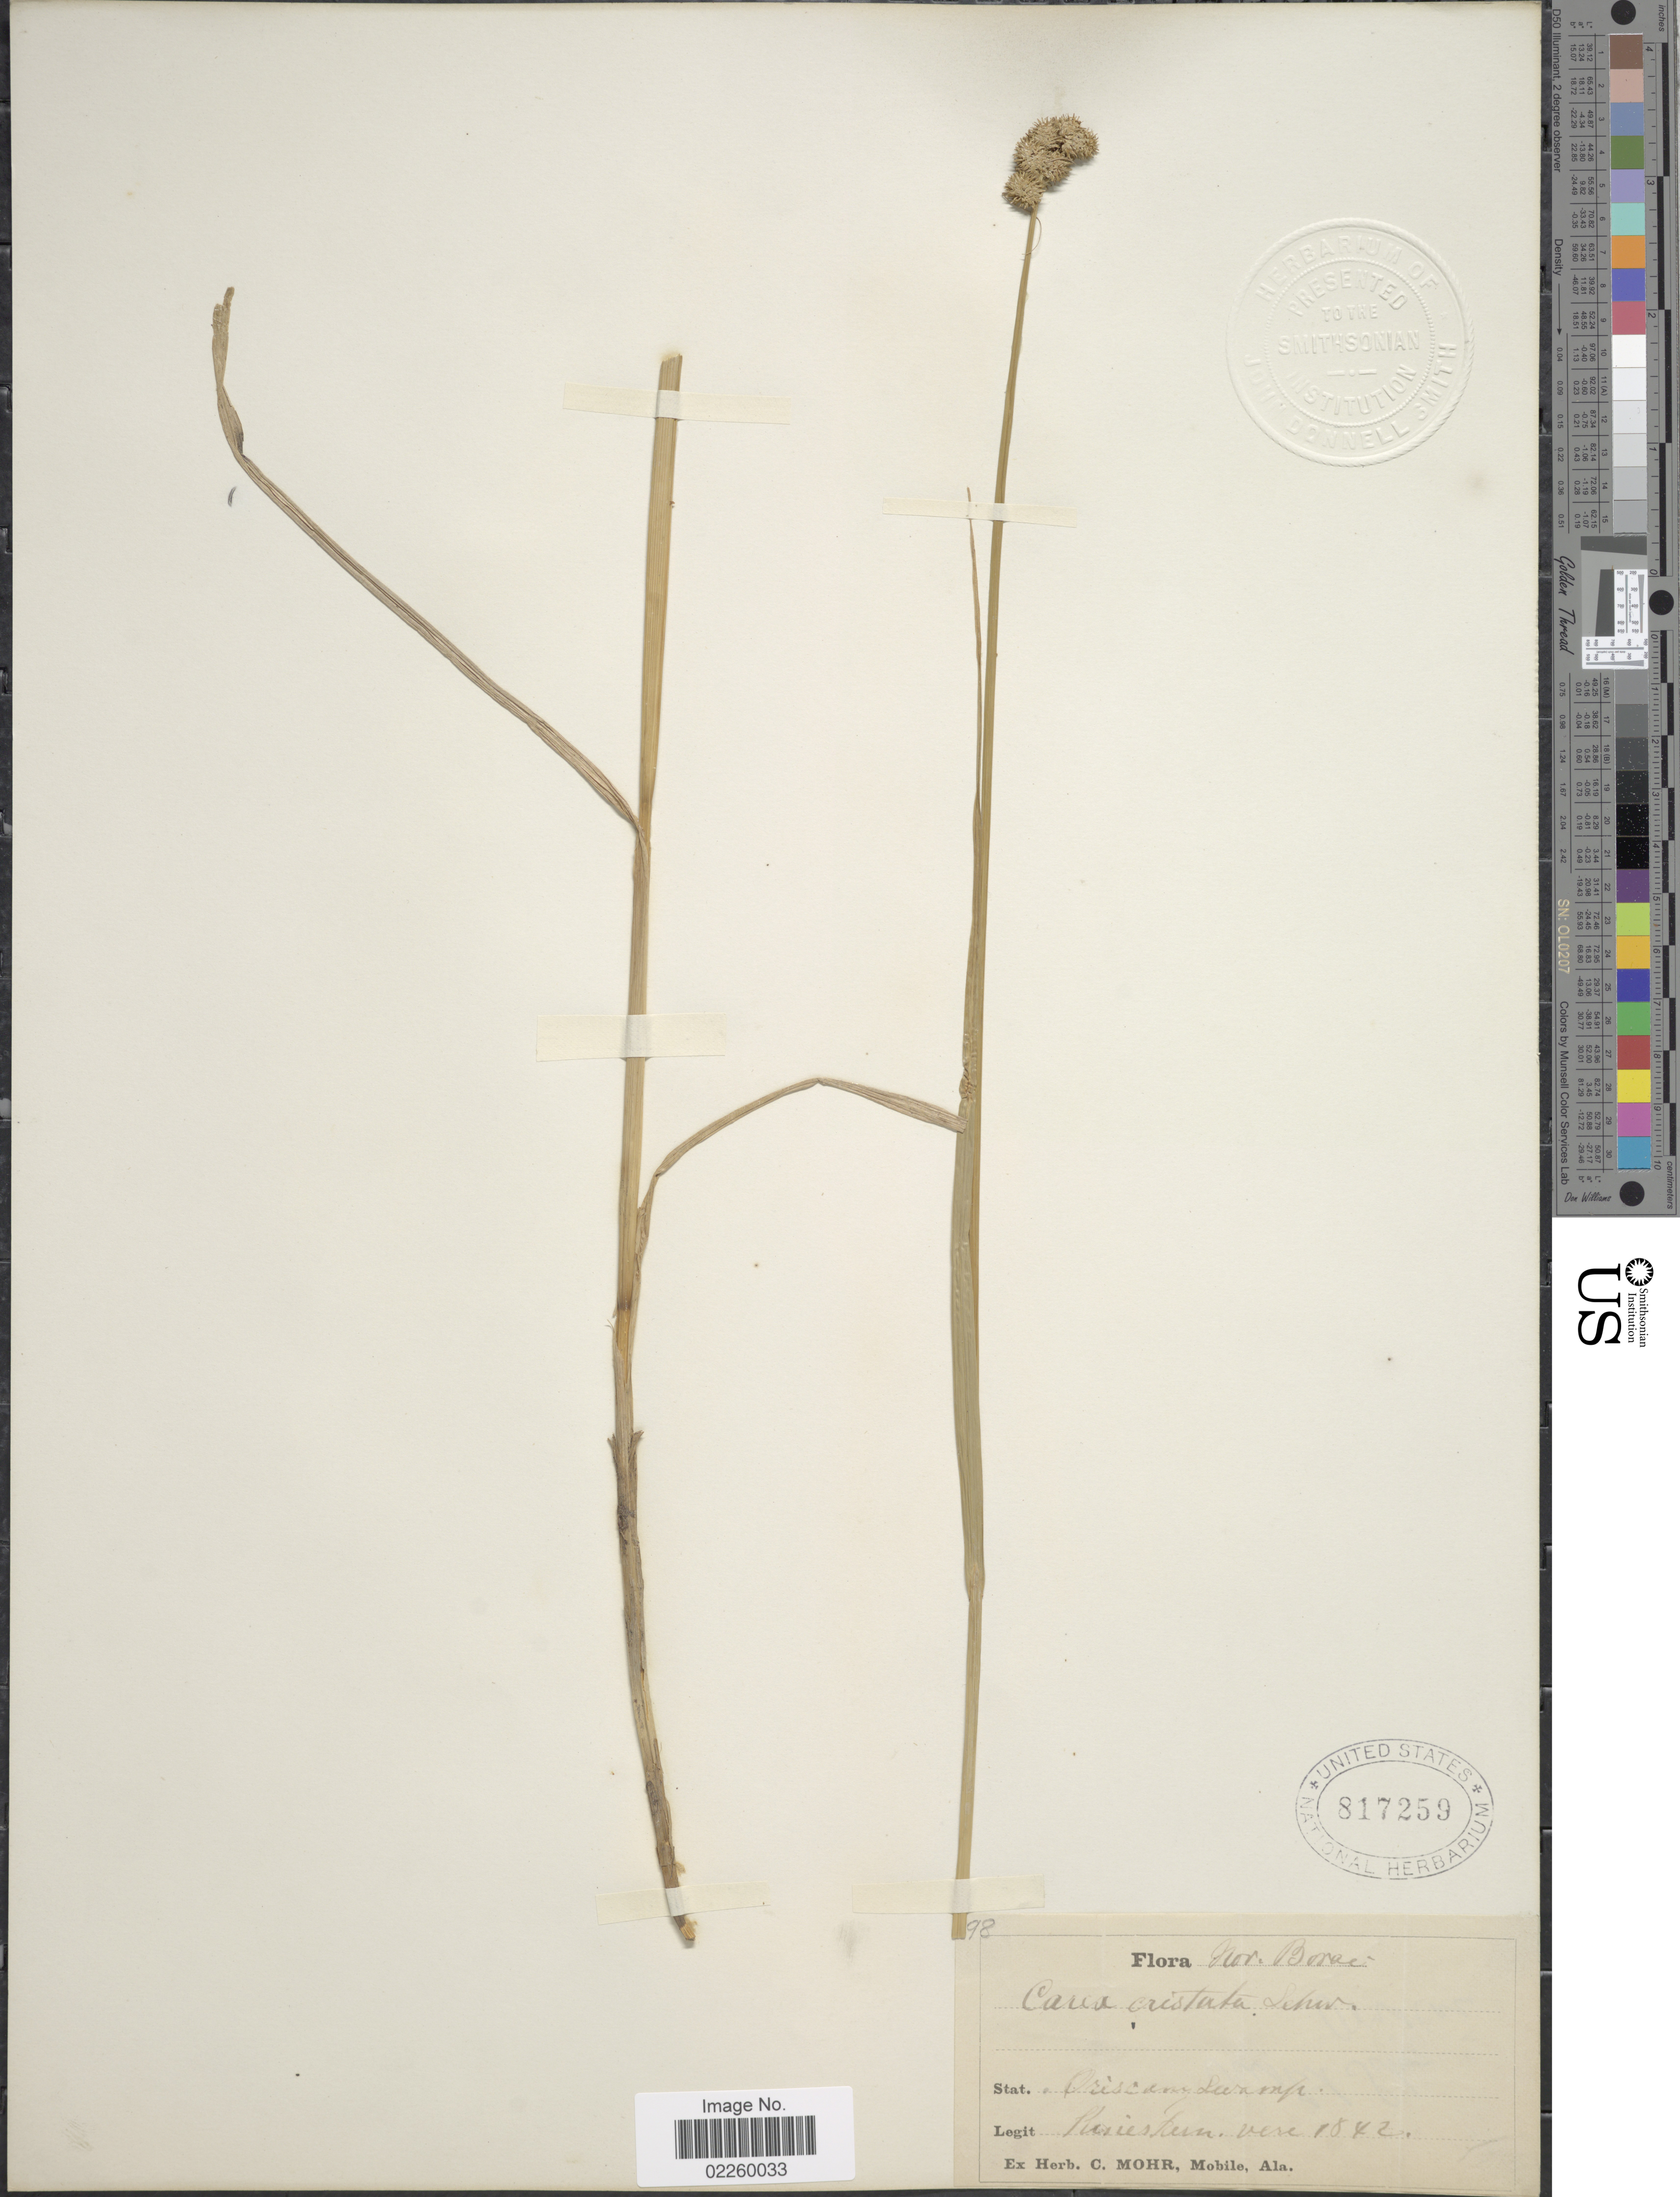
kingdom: Plantae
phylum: Tracheophyta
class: Liliopsida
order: Poales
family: Cyperaceae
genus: Carex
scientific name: Carex cristatella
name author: Britton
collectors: Knieskern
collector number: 98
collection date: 1842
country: United States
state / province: New York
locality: Nor. Borae. Oriscany Swamp. Prairies Fern [interpreted]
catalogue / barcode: US 817259